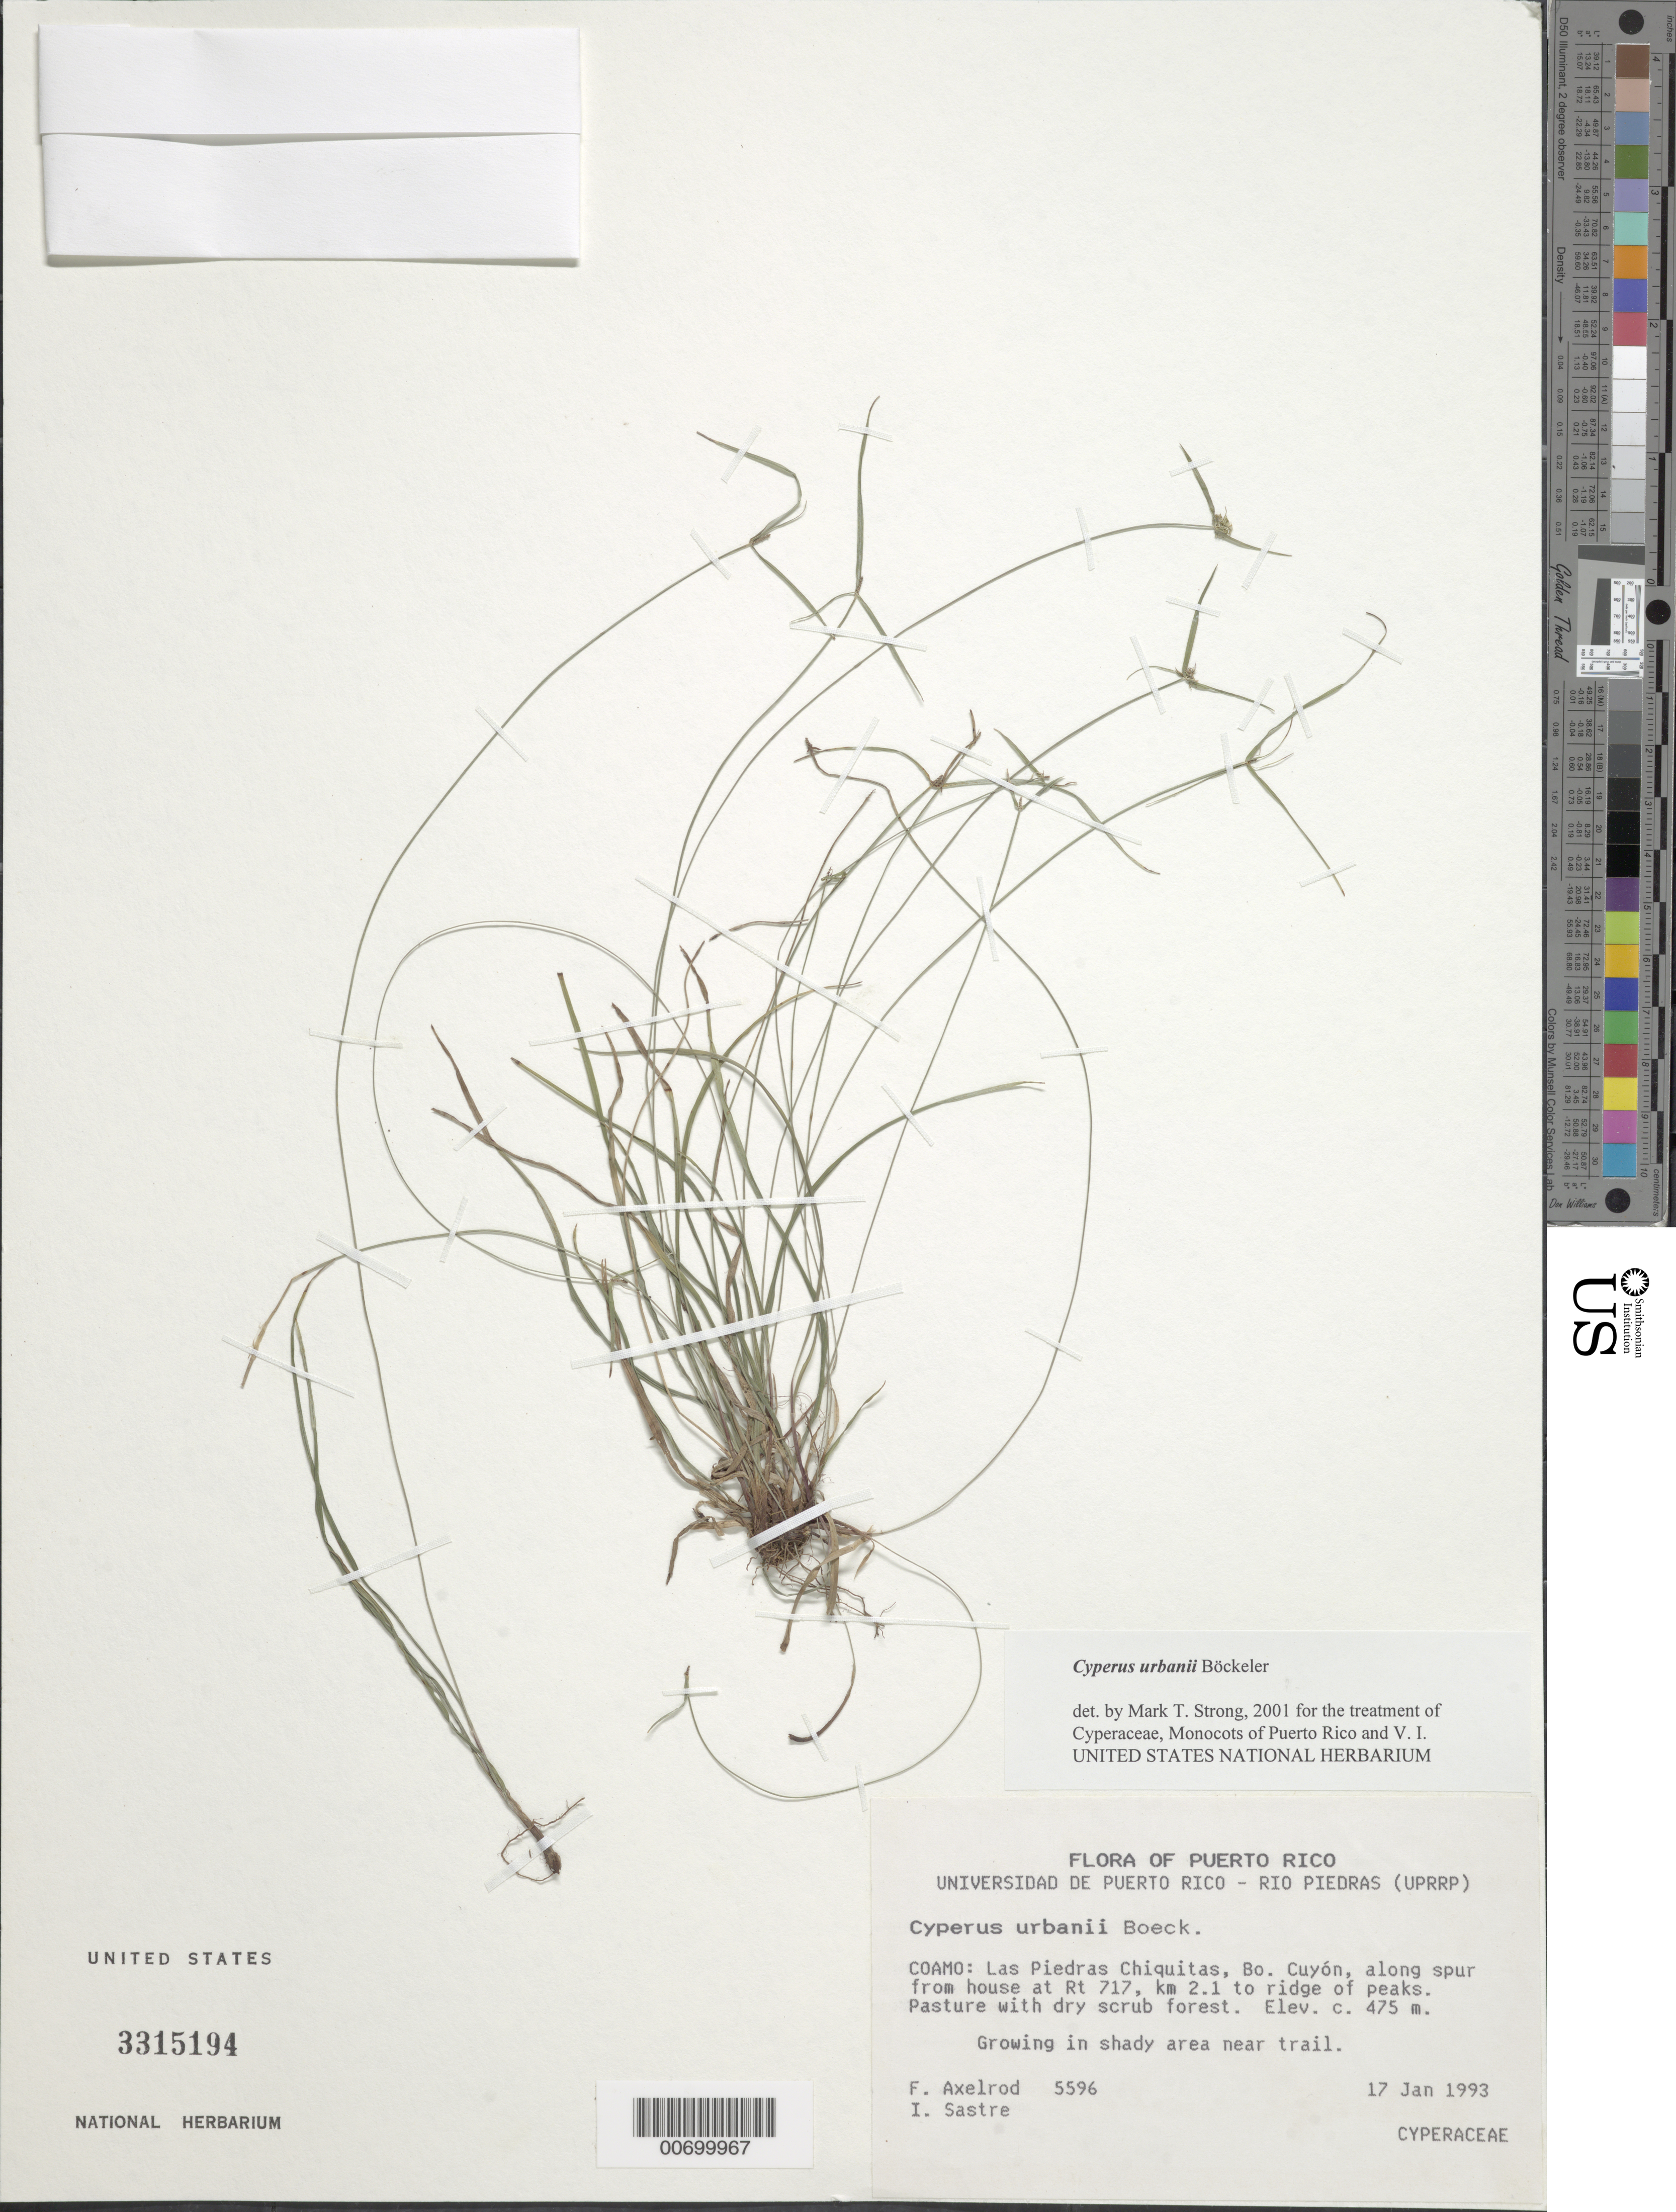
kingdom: Plantae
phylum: Tracheophyta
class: Liliopsida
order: Poales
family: Cyperaceae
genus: Cyperus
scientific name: Cyperus urbanii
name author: Boeckeler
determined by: Strong, M. T., (US), Smithsonian Institution - National Museum of Natural History (UNITED STATES)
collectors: F. S. Axelrod & I. Sastre-de Jesús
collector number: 5596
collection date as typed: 17 Jan 1993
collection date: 1993-01-17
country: Puerto Rico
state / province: Coamo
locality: Coamo: Las Piedras Chiquitas, Bo. Cuyón, along spur from house at Rt. 717, km 2.1 to ridge of peaks.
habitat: Pasture with dry scrub forest; sandy area near trail.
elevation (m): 475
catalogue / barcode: US 3315194